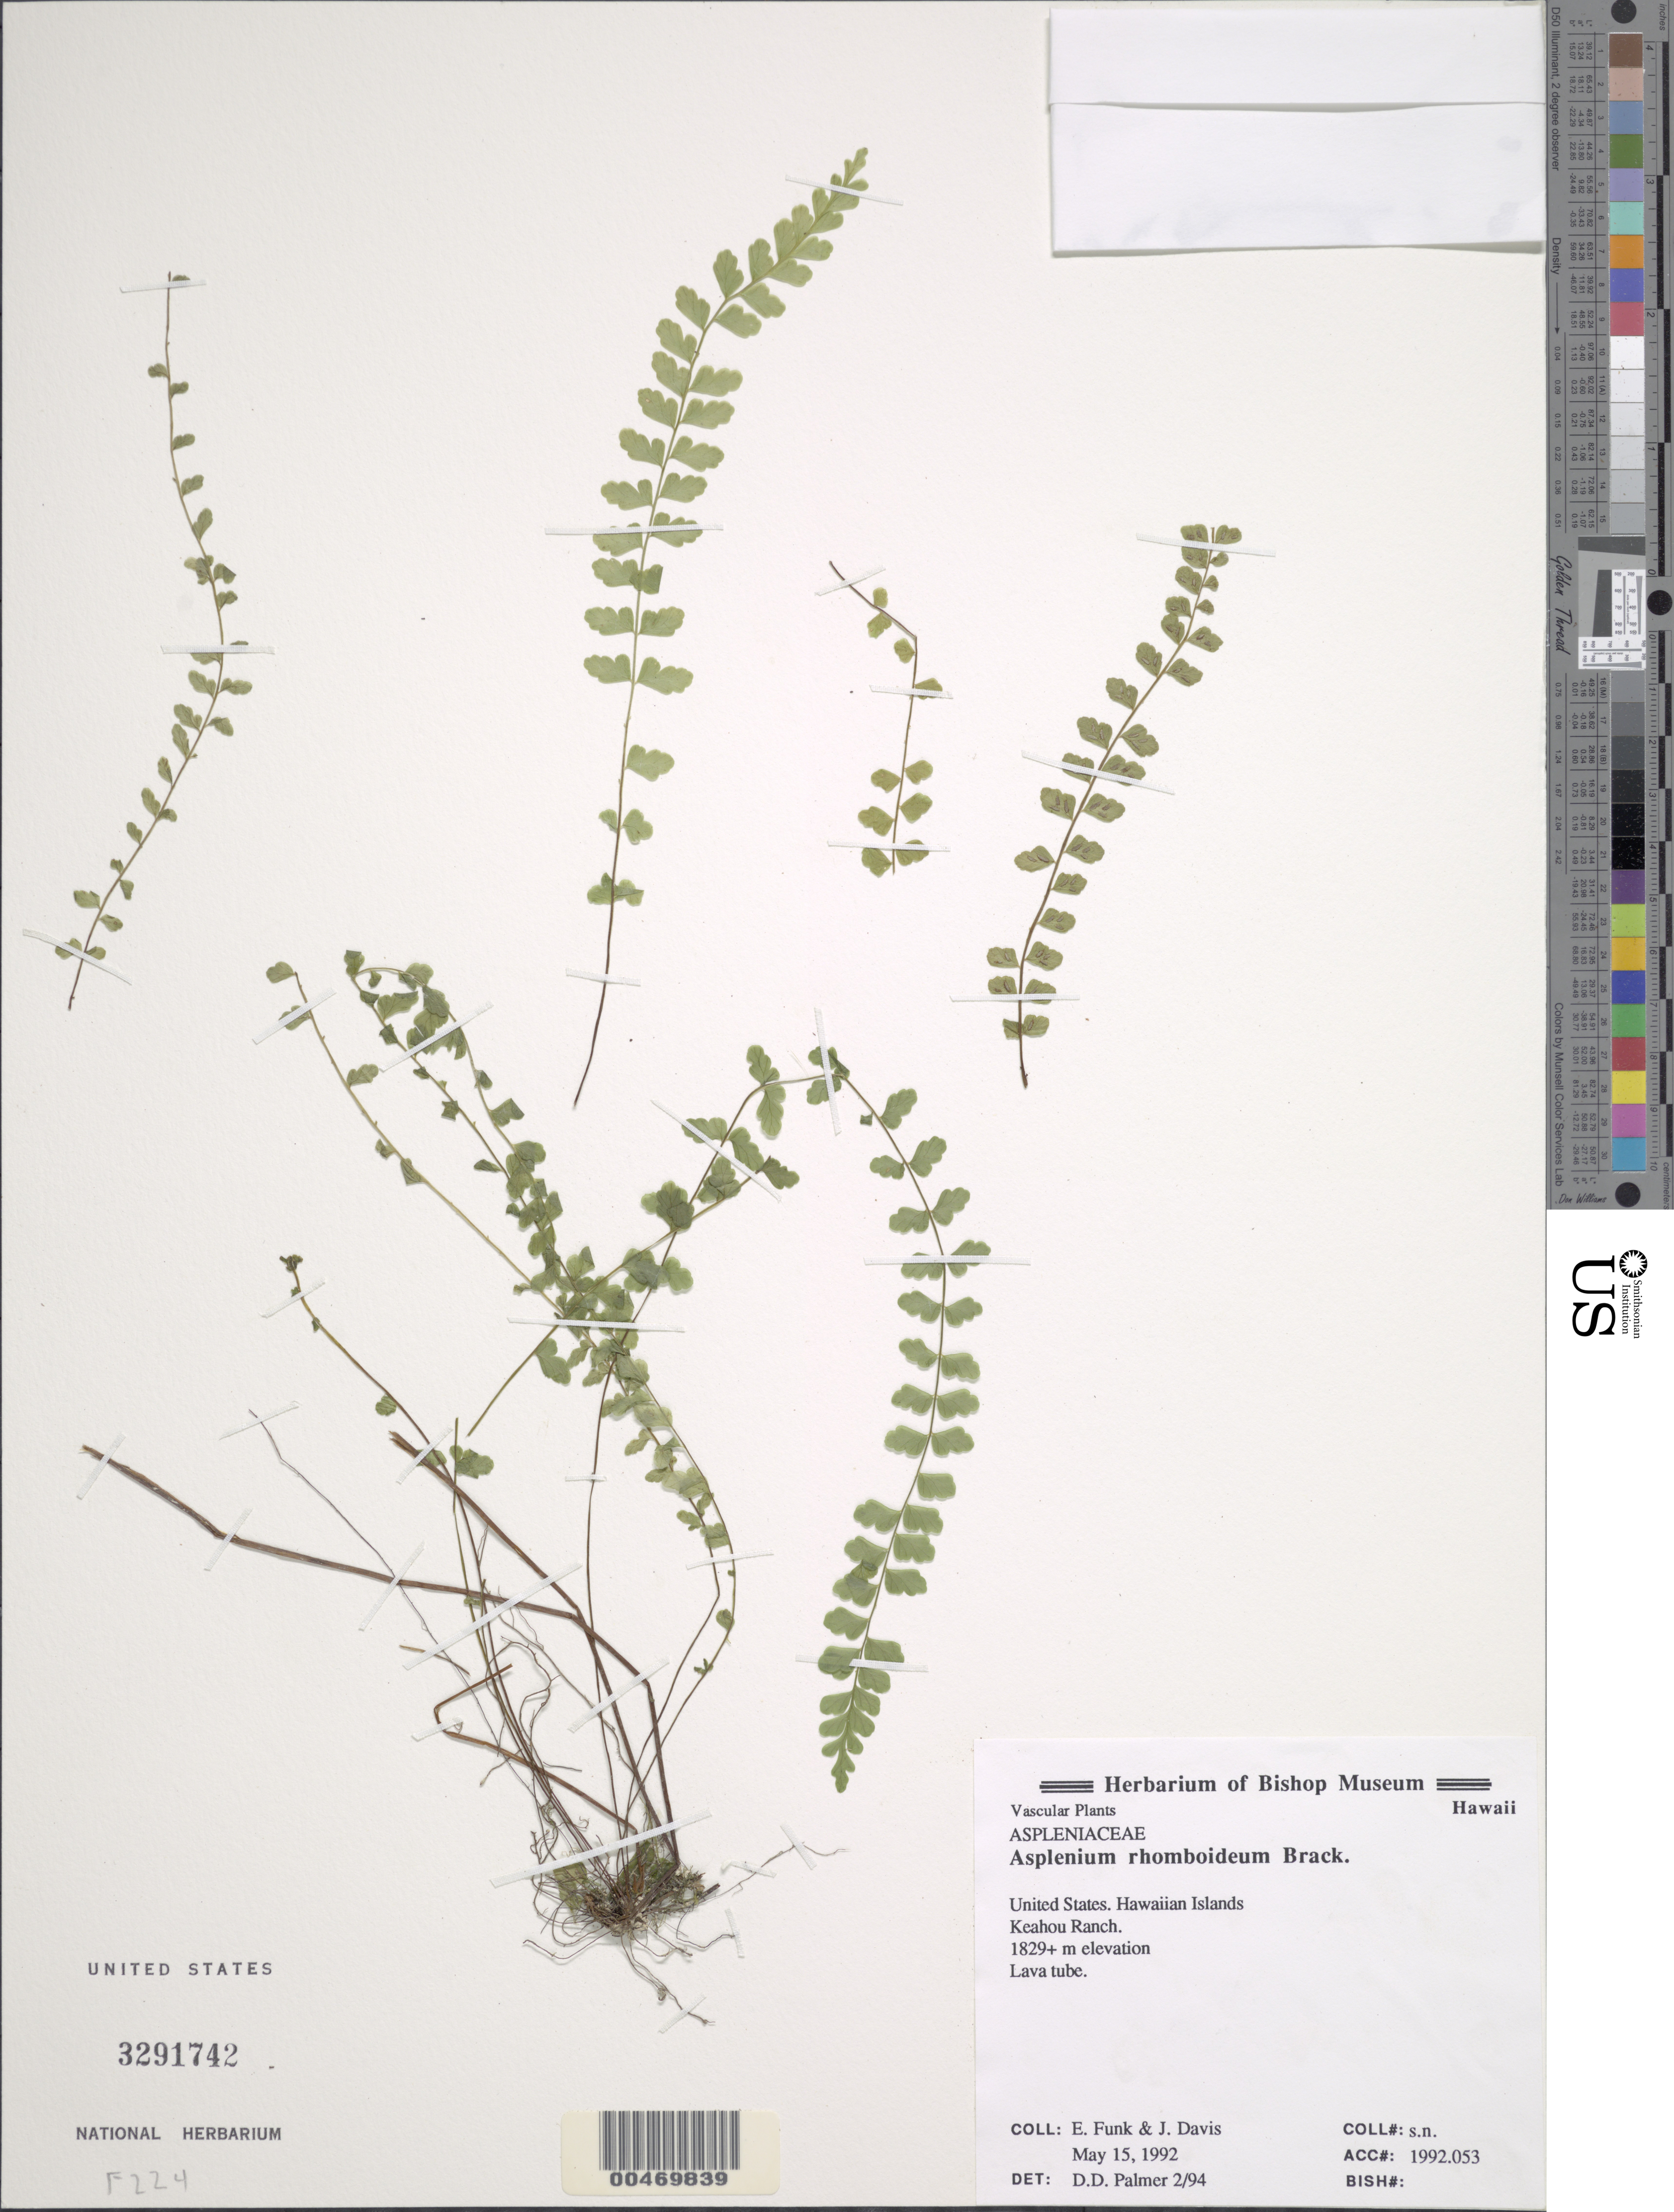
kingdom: Plantae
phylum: Tracheophyta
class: Polypodiopsida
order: Polypodiales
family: Aspleniaceae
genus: Asplenium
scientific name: Asplenium peruvianum var. insulare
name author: (C.V. Morton) D.D. Palmer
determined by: Wagner, W. L., (BOT), Smithsonian Institution - National Museum of Natural History (UNITED STATES)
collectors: E. Funk & J. Davis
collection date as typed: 15 May 1992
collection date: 1992-05-15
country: United States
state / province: Hawaii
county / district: Hawaii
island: Hawaii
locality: Keahou Ranch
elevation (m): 1829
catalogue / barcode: US 3291742